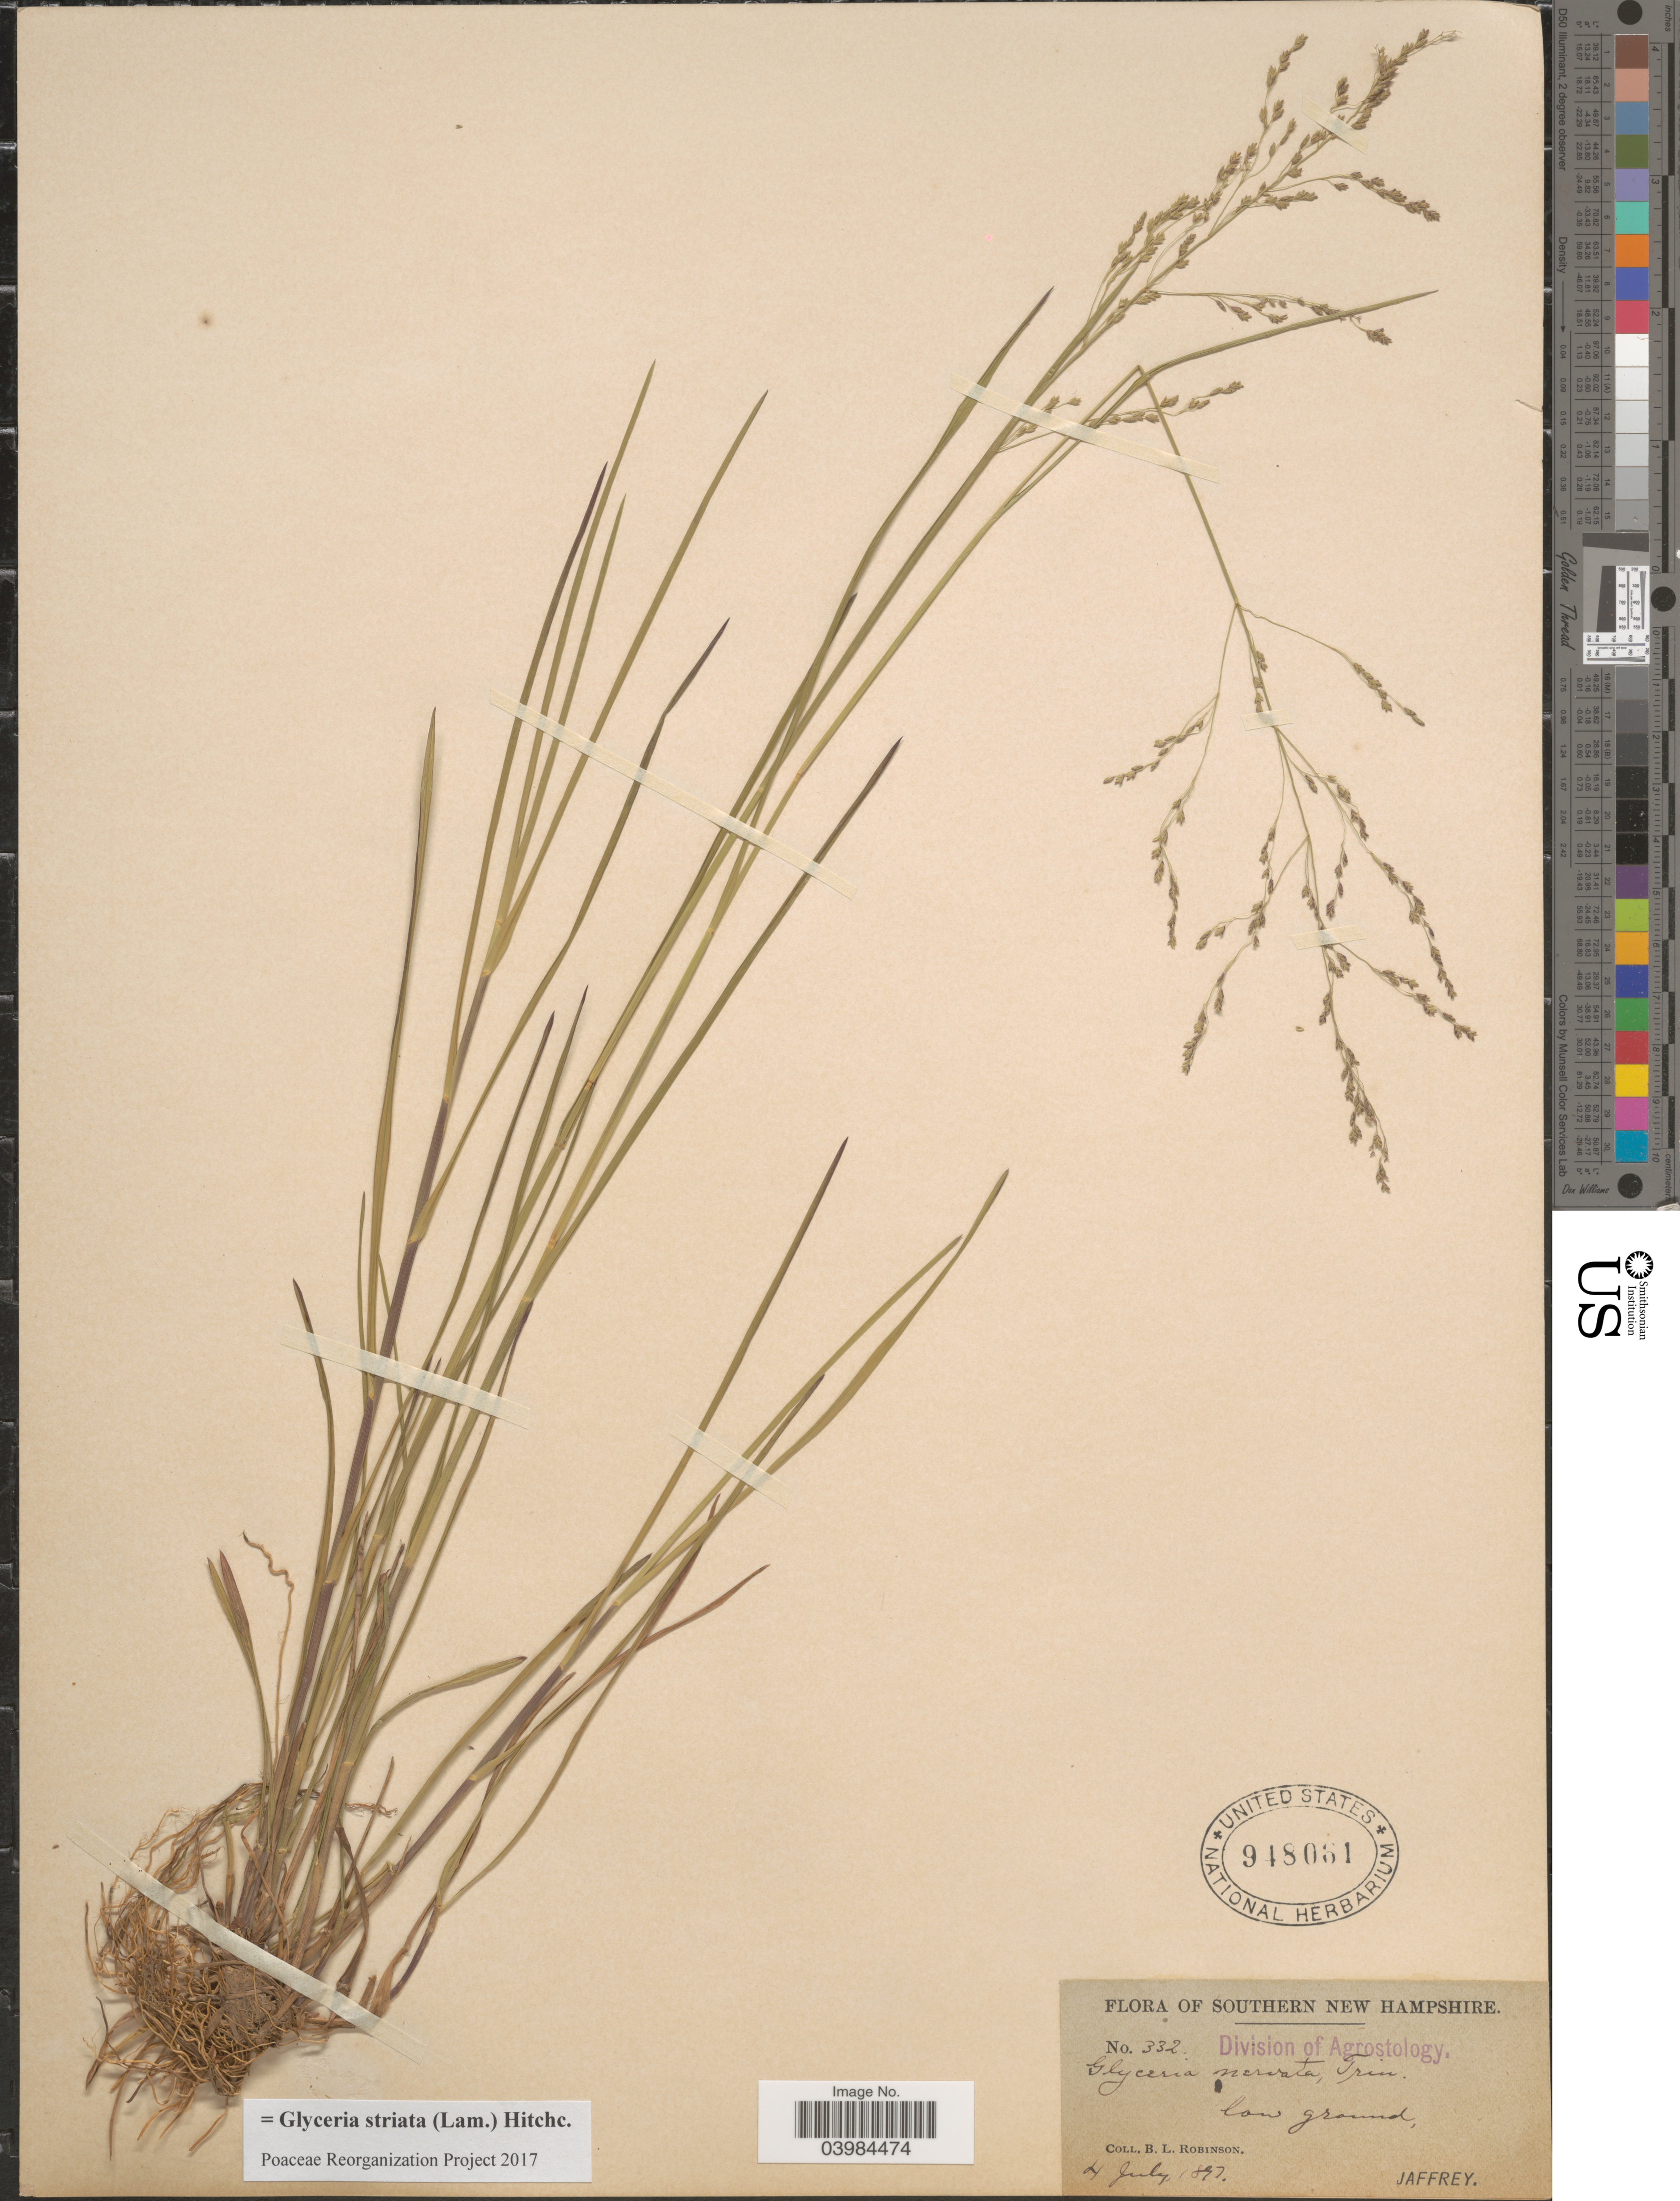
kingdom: Plantae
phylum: Tracheophyta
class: Liliopsida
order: Poales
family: Poaceae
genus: Glyceria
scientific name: Glyceria striata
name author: (Lam.) Hitchc.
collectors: B. L. Robinson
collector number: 332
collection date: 1897-07-04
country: United States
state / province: New Hampshire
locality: Southern New Hampshire. Low ground, Jaffrey.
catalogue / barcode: US 948061